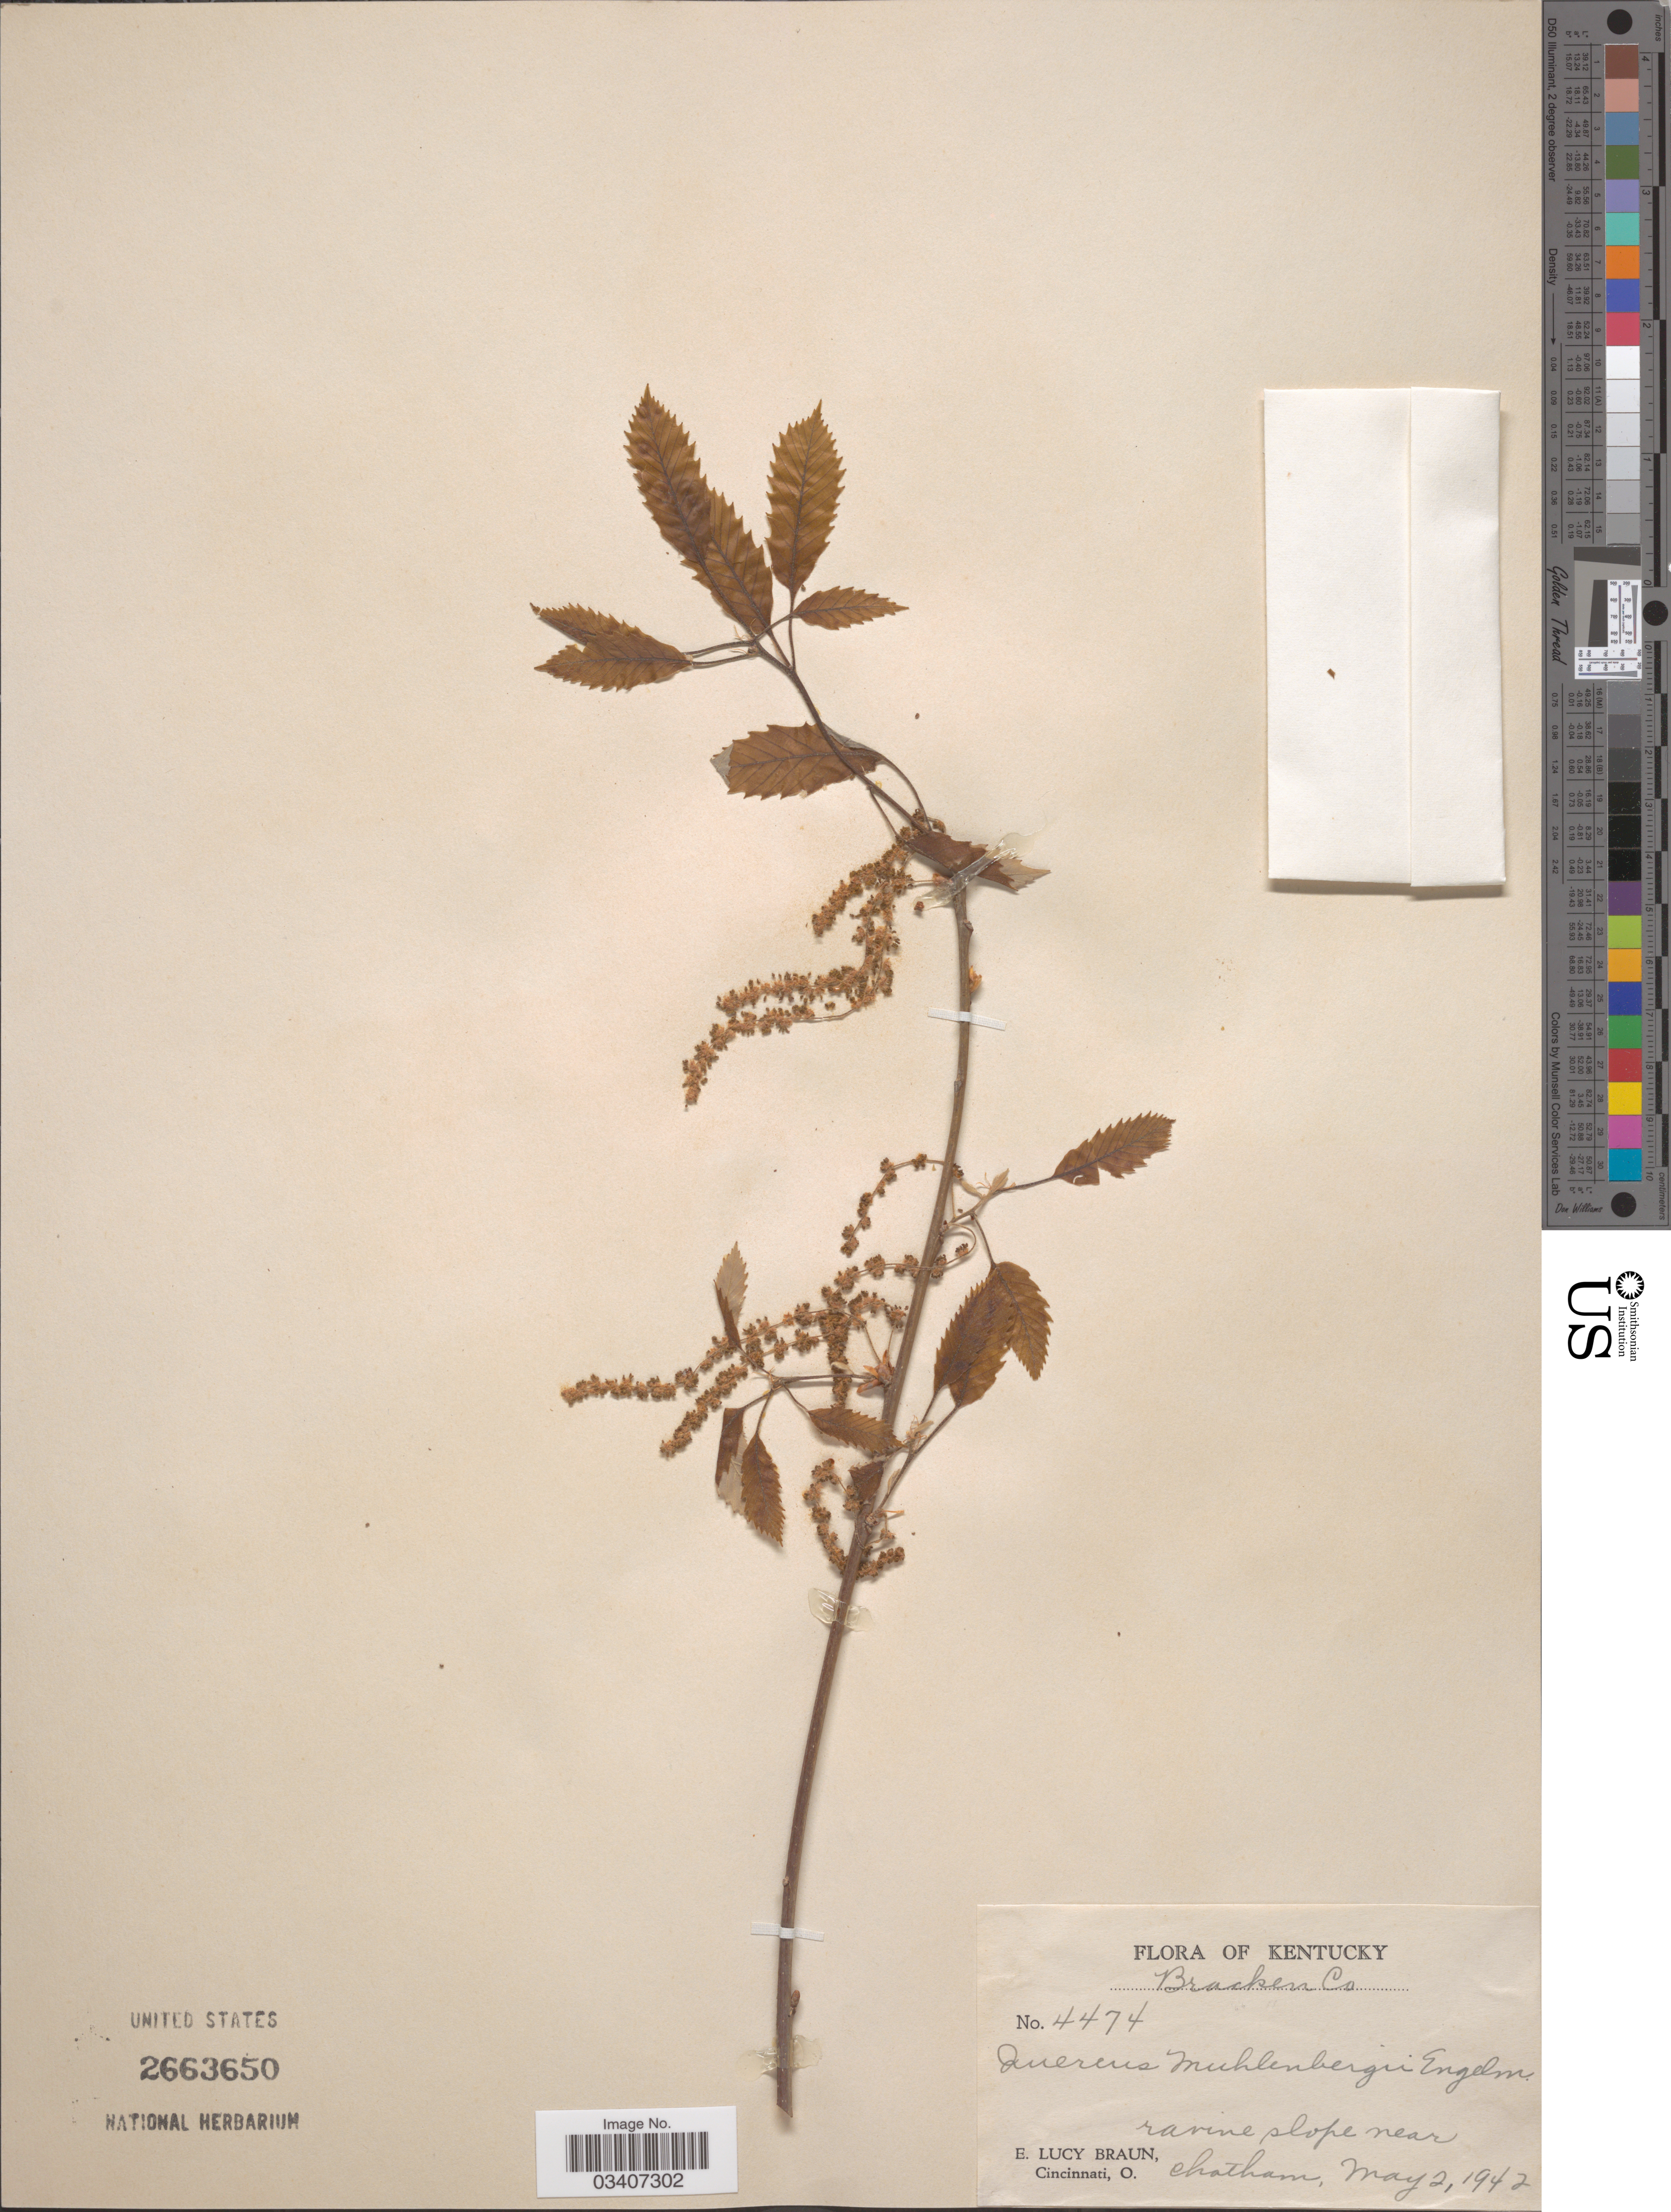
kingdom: Plantae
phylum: Tracheophyta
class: Magnoliopsida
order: Fagales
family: Fagaceae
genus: Quercus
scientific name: Quercus muehlenbergii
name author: Engelm.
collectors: E. L. Braun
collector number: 4474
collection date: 1942-05-02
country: United States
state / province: Kentucky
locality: Bracken Co. Ravine slope near Chatham.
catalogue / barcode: US 2663650